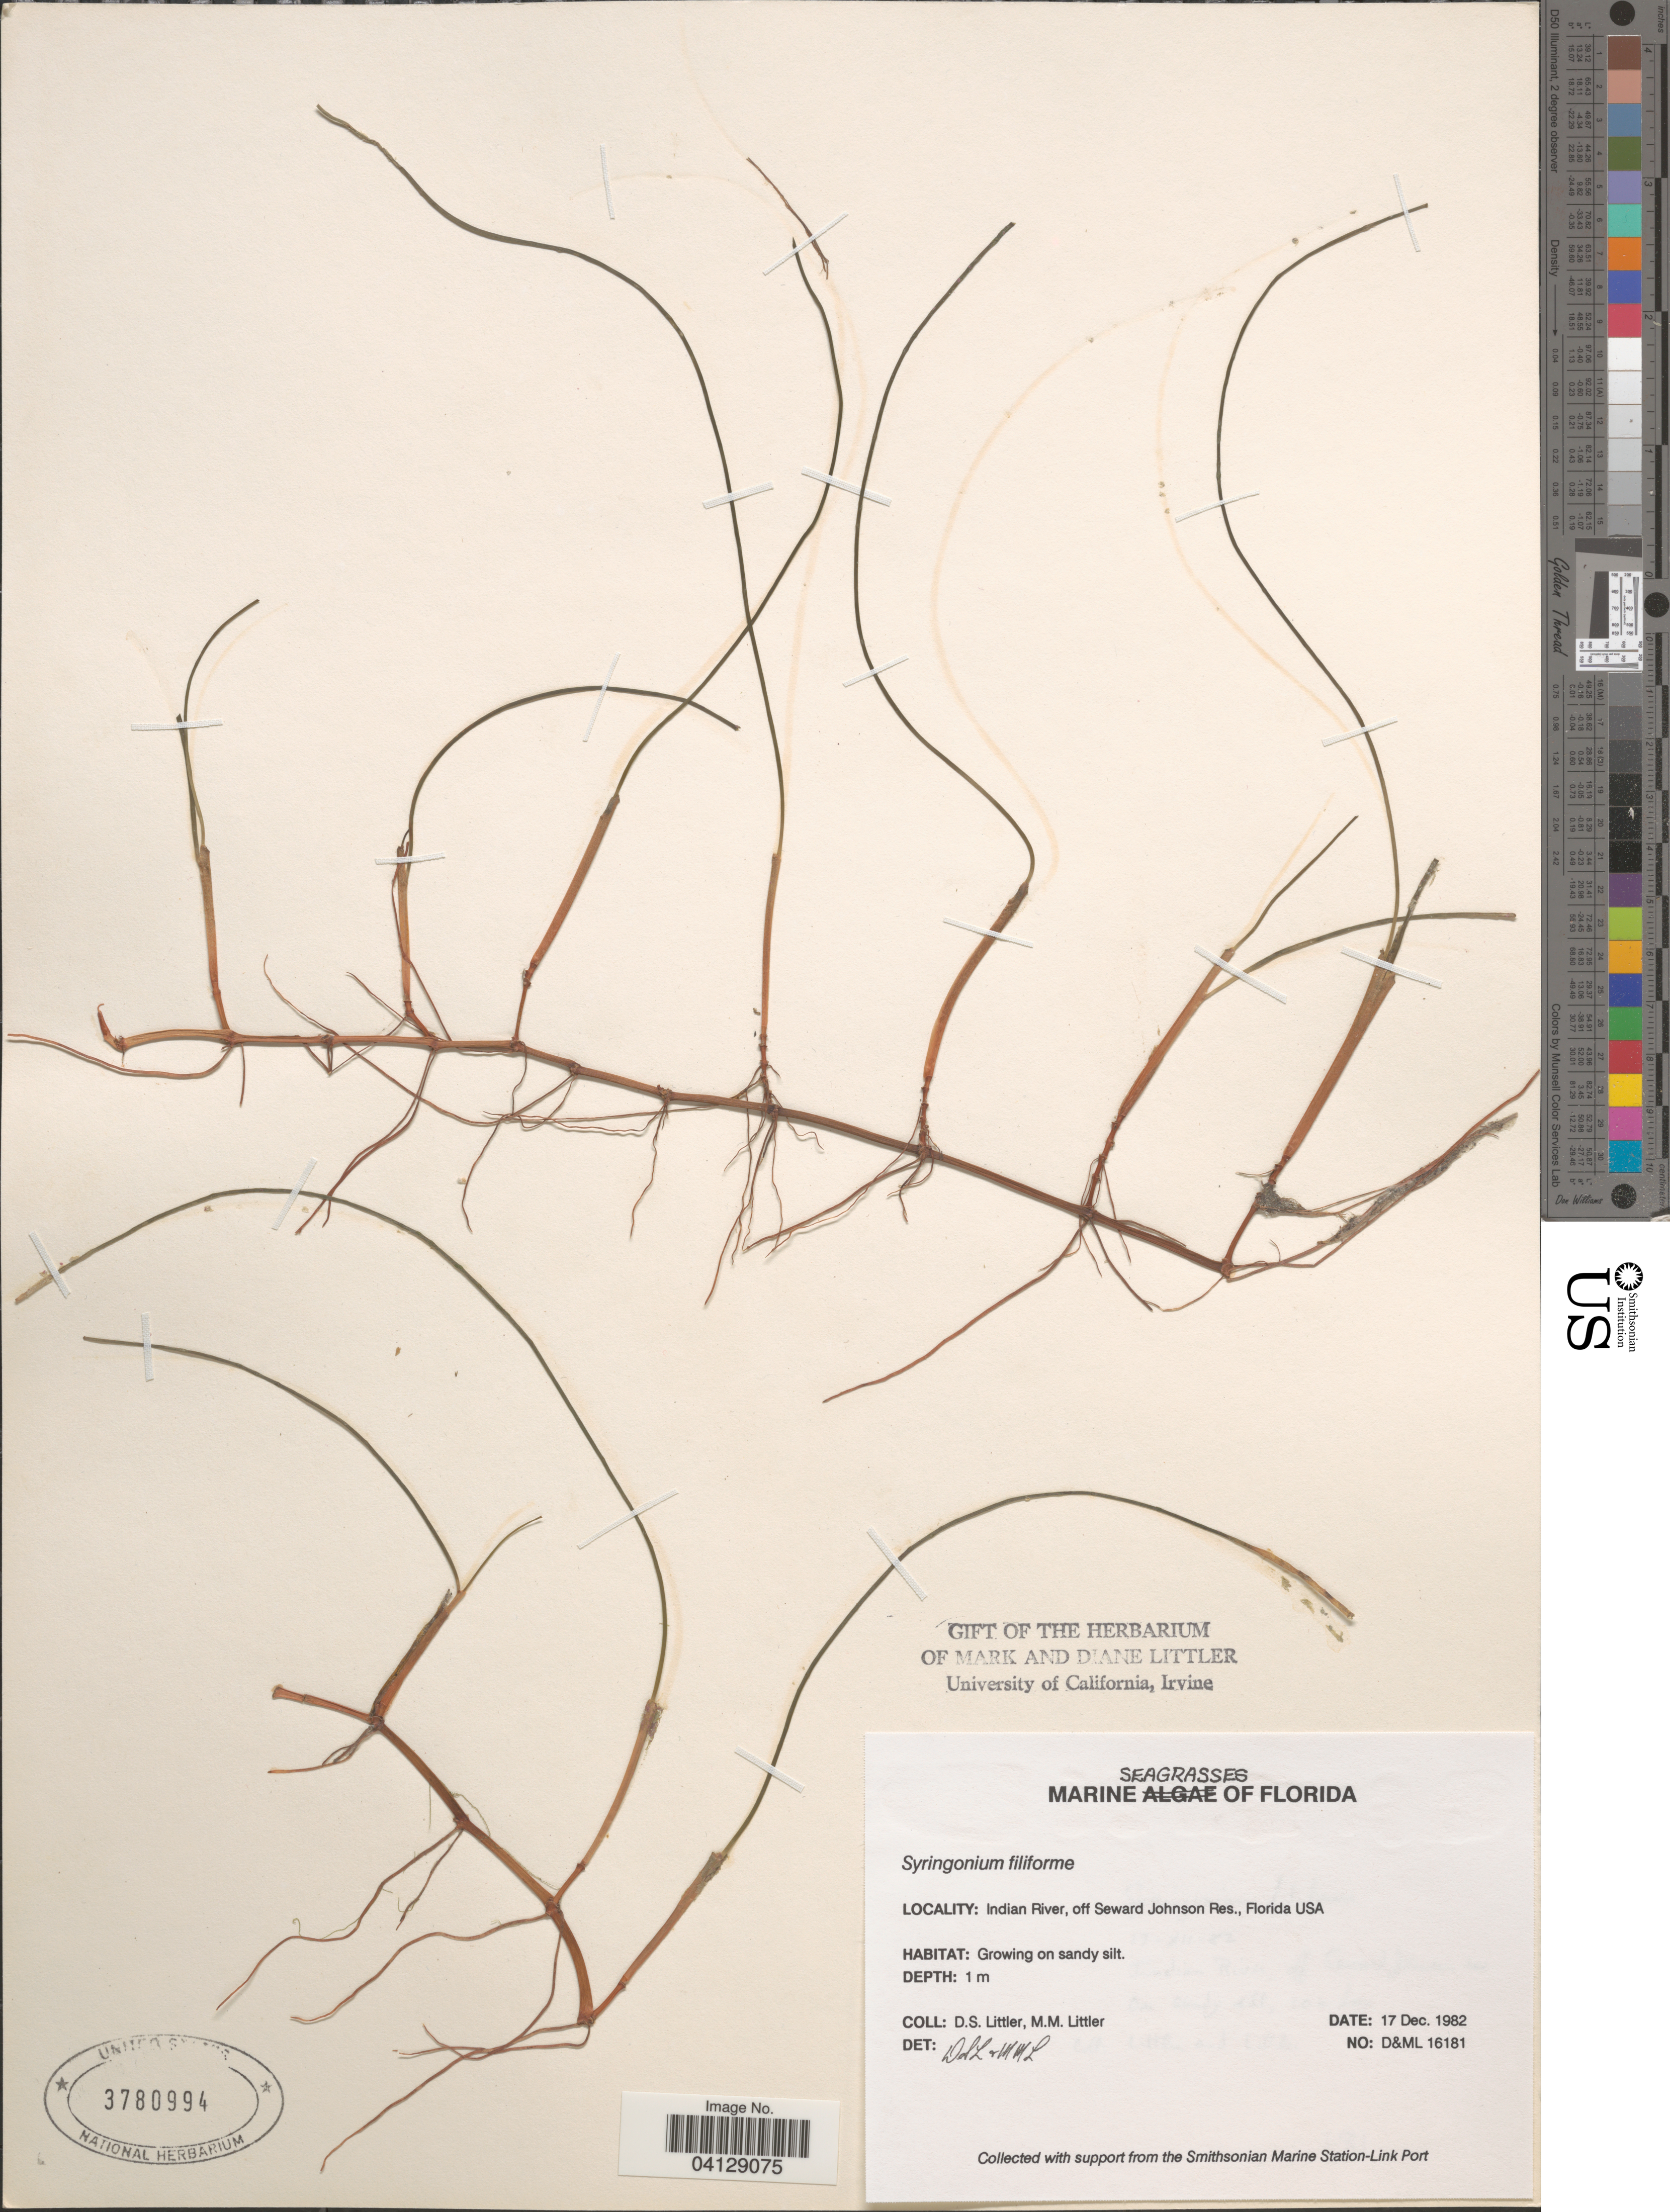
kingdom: Plantae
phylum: Tracheophyta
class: Liliopsida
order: Alismatales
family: Cymodoceaceae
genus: Syringodium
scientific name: Syringodium filiforme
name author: Kütz.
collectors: D. S. Littler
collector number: D&ML16181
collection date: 1982-12-17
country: United States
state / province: Florida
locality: Indian River, off Seward Johnson Res.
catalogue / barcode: US 3780994